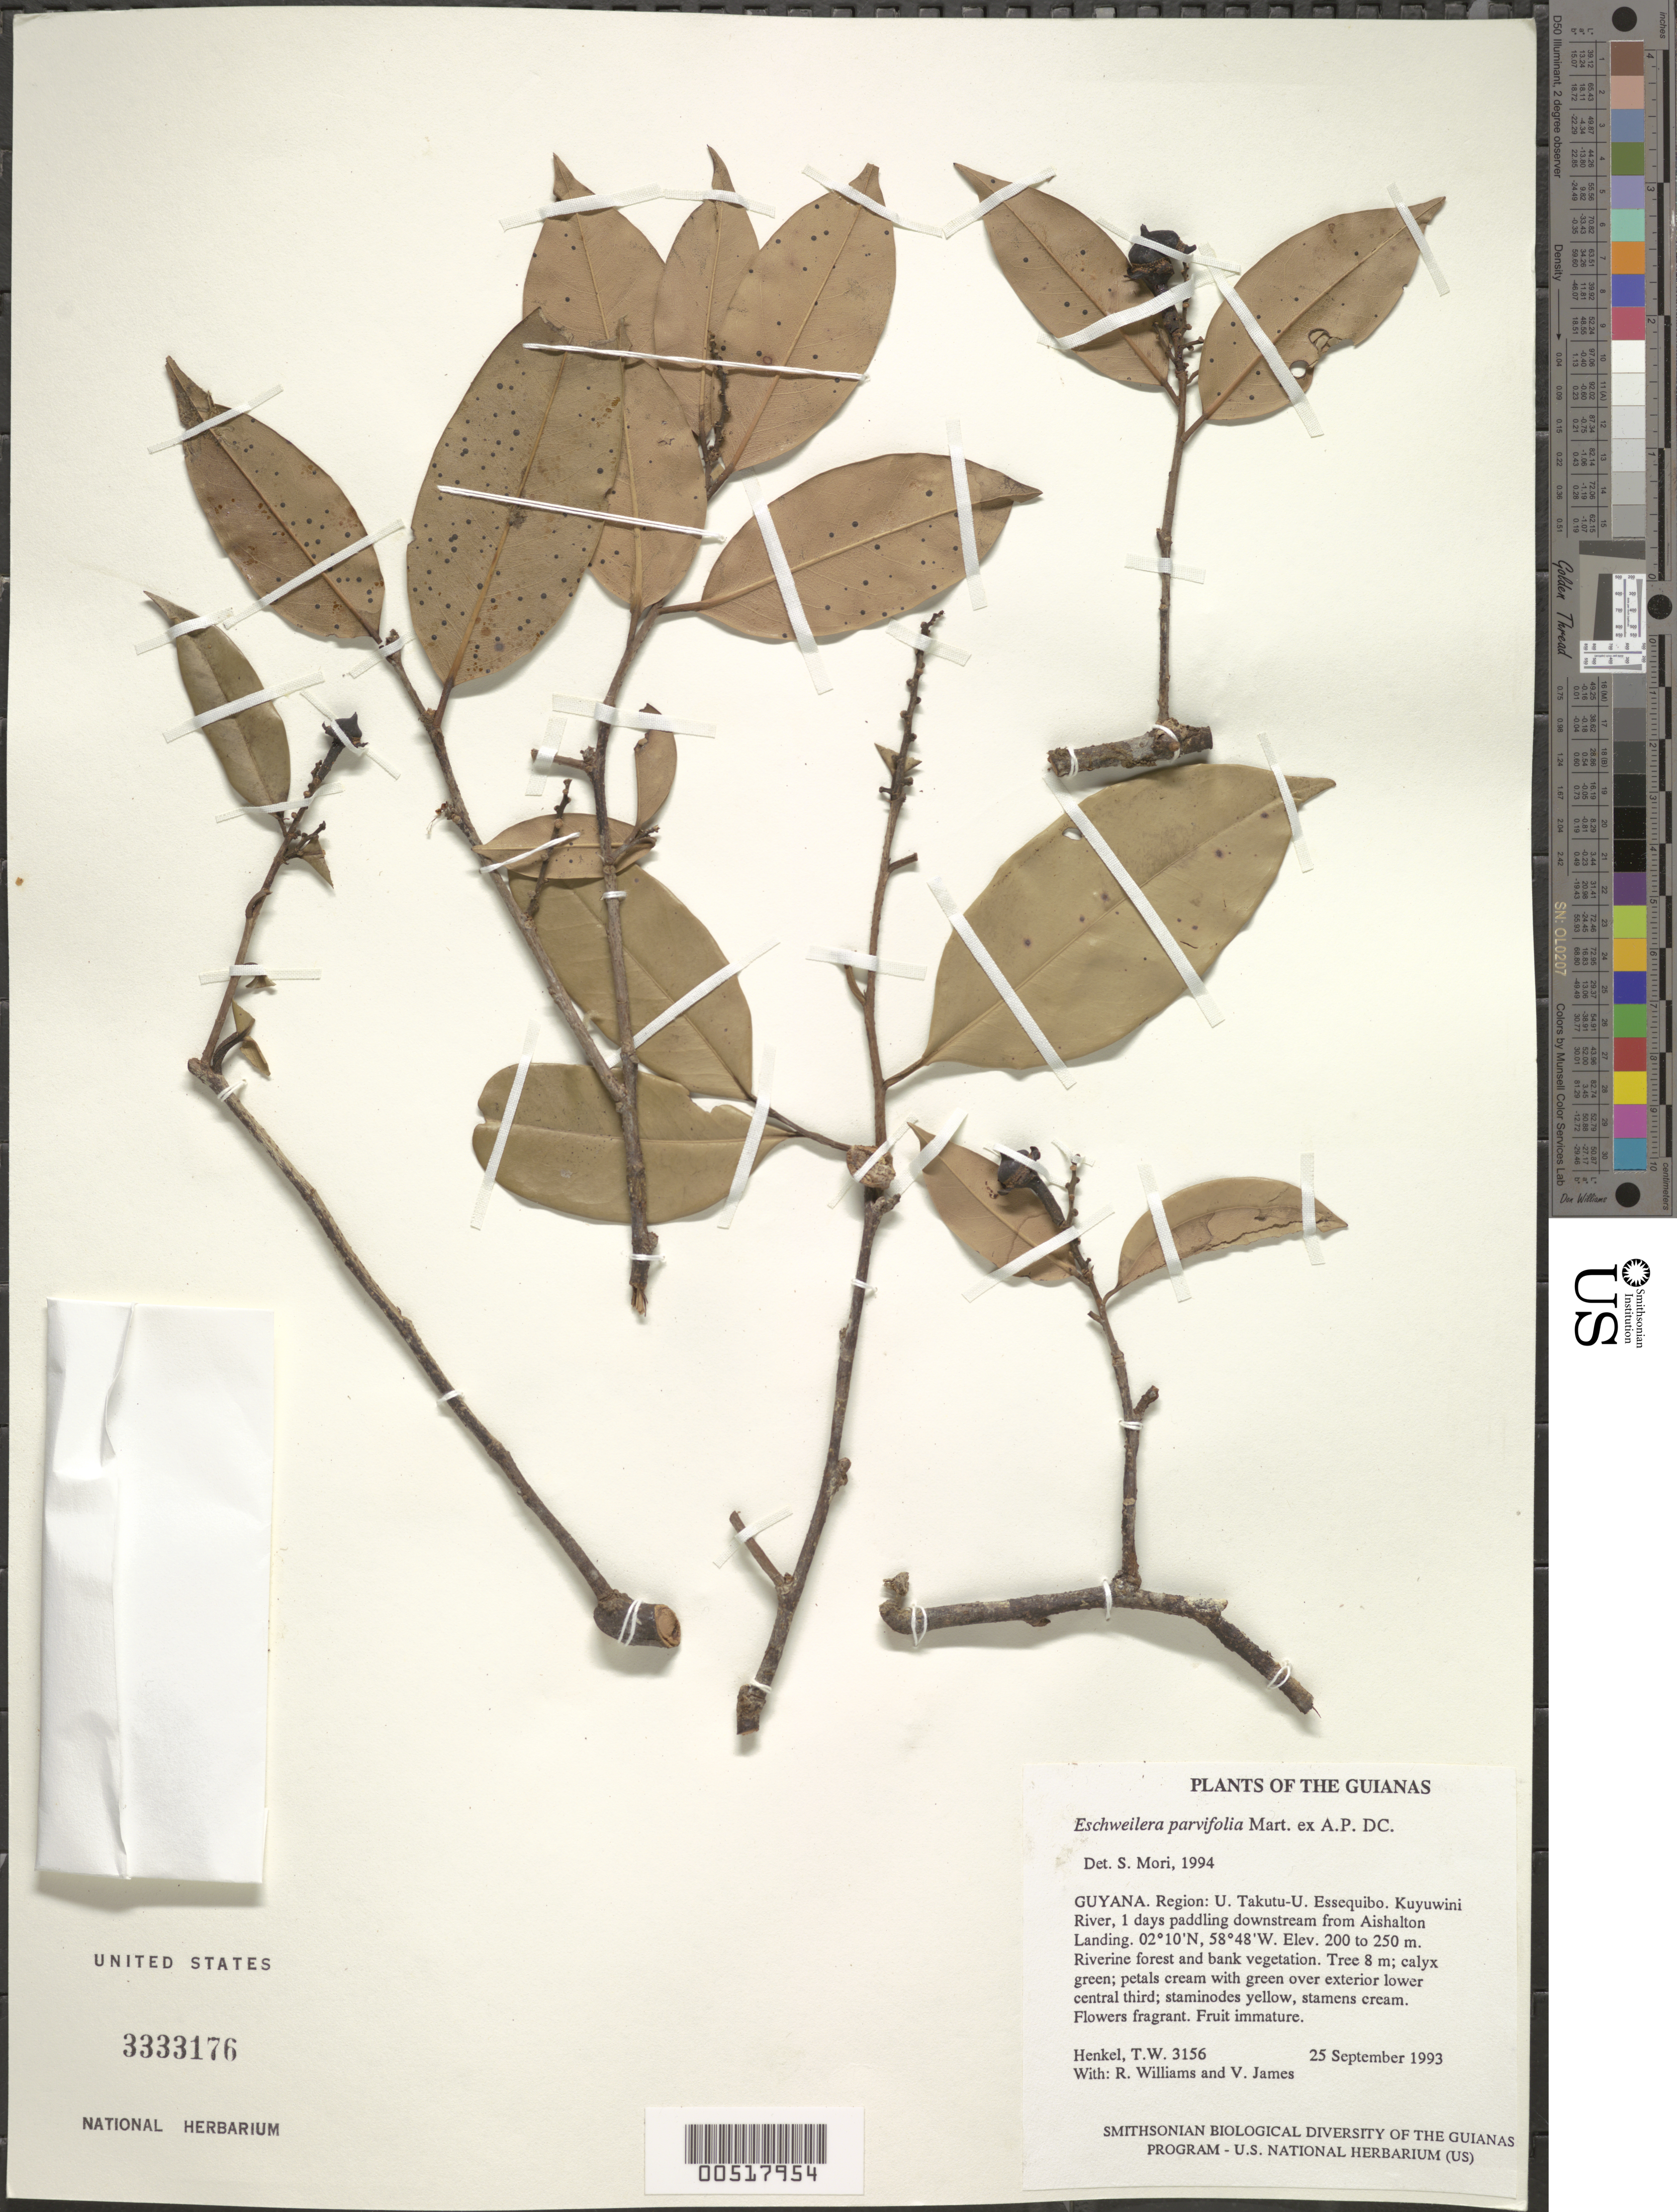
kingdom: Plantae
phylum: Tracheophyta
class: Magnoliopsida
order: Ericales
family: Lecythidaceae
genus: Eschweilera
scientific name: Eschweilera parvifolia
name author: Mart. ex DC.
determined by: Mori, Scott A.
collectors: T. Henkel, R. Williams & V. James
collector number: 3156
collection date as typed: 25 September 1993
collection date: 1993-09-25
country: Guyana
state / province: U. Takutu-U. Essequibo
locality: Kuyuwini River, 1 days paddling downstream from Aishalton Landing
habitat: Riverine forest and bank vegetation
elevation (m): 200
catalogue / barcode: US 3333176